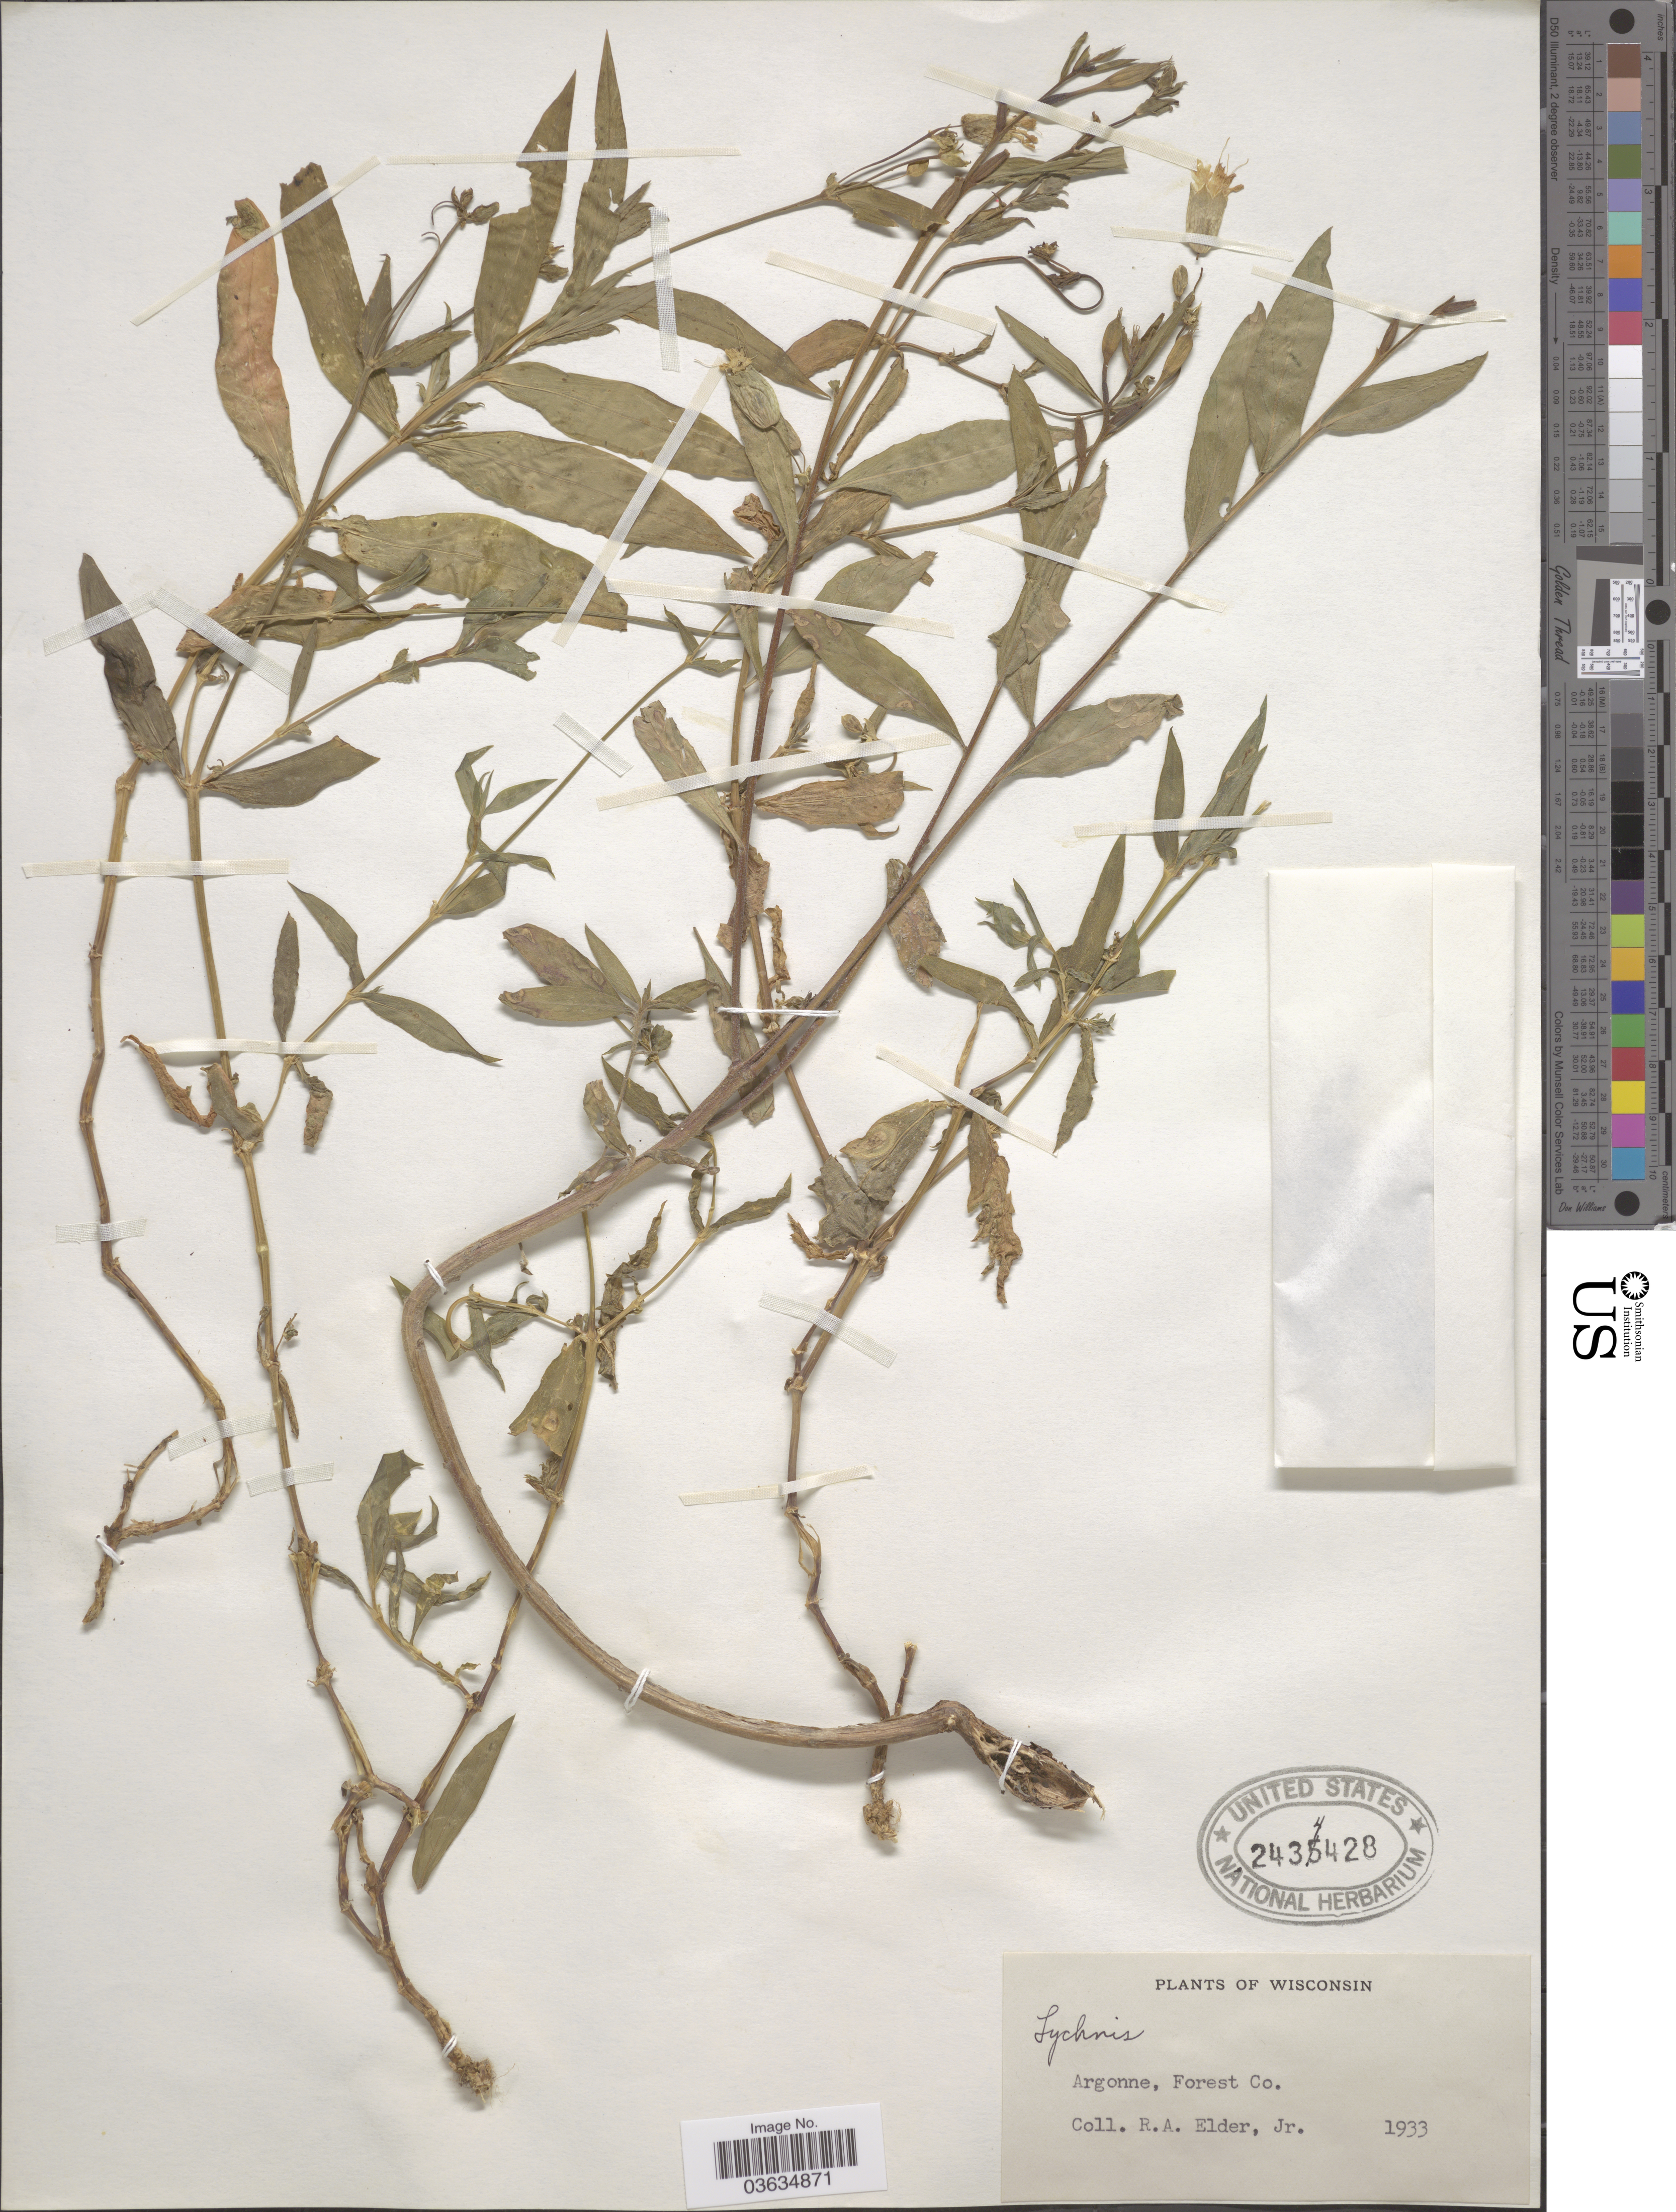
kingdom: Plantae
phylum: Tracheophyta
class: Magnoliopsida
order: Caryophyllales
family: Caryophyllaceae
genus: Silene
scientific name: Silene sp.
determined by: Strong, Mark T., (BOT), Smithsonian Institution - National Museum of Natural History (UNITED STATES)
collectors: R. Elder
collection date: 1933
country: United States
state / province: Wisconsin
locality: Argonne, Forest Co.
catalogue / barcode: US 2434428